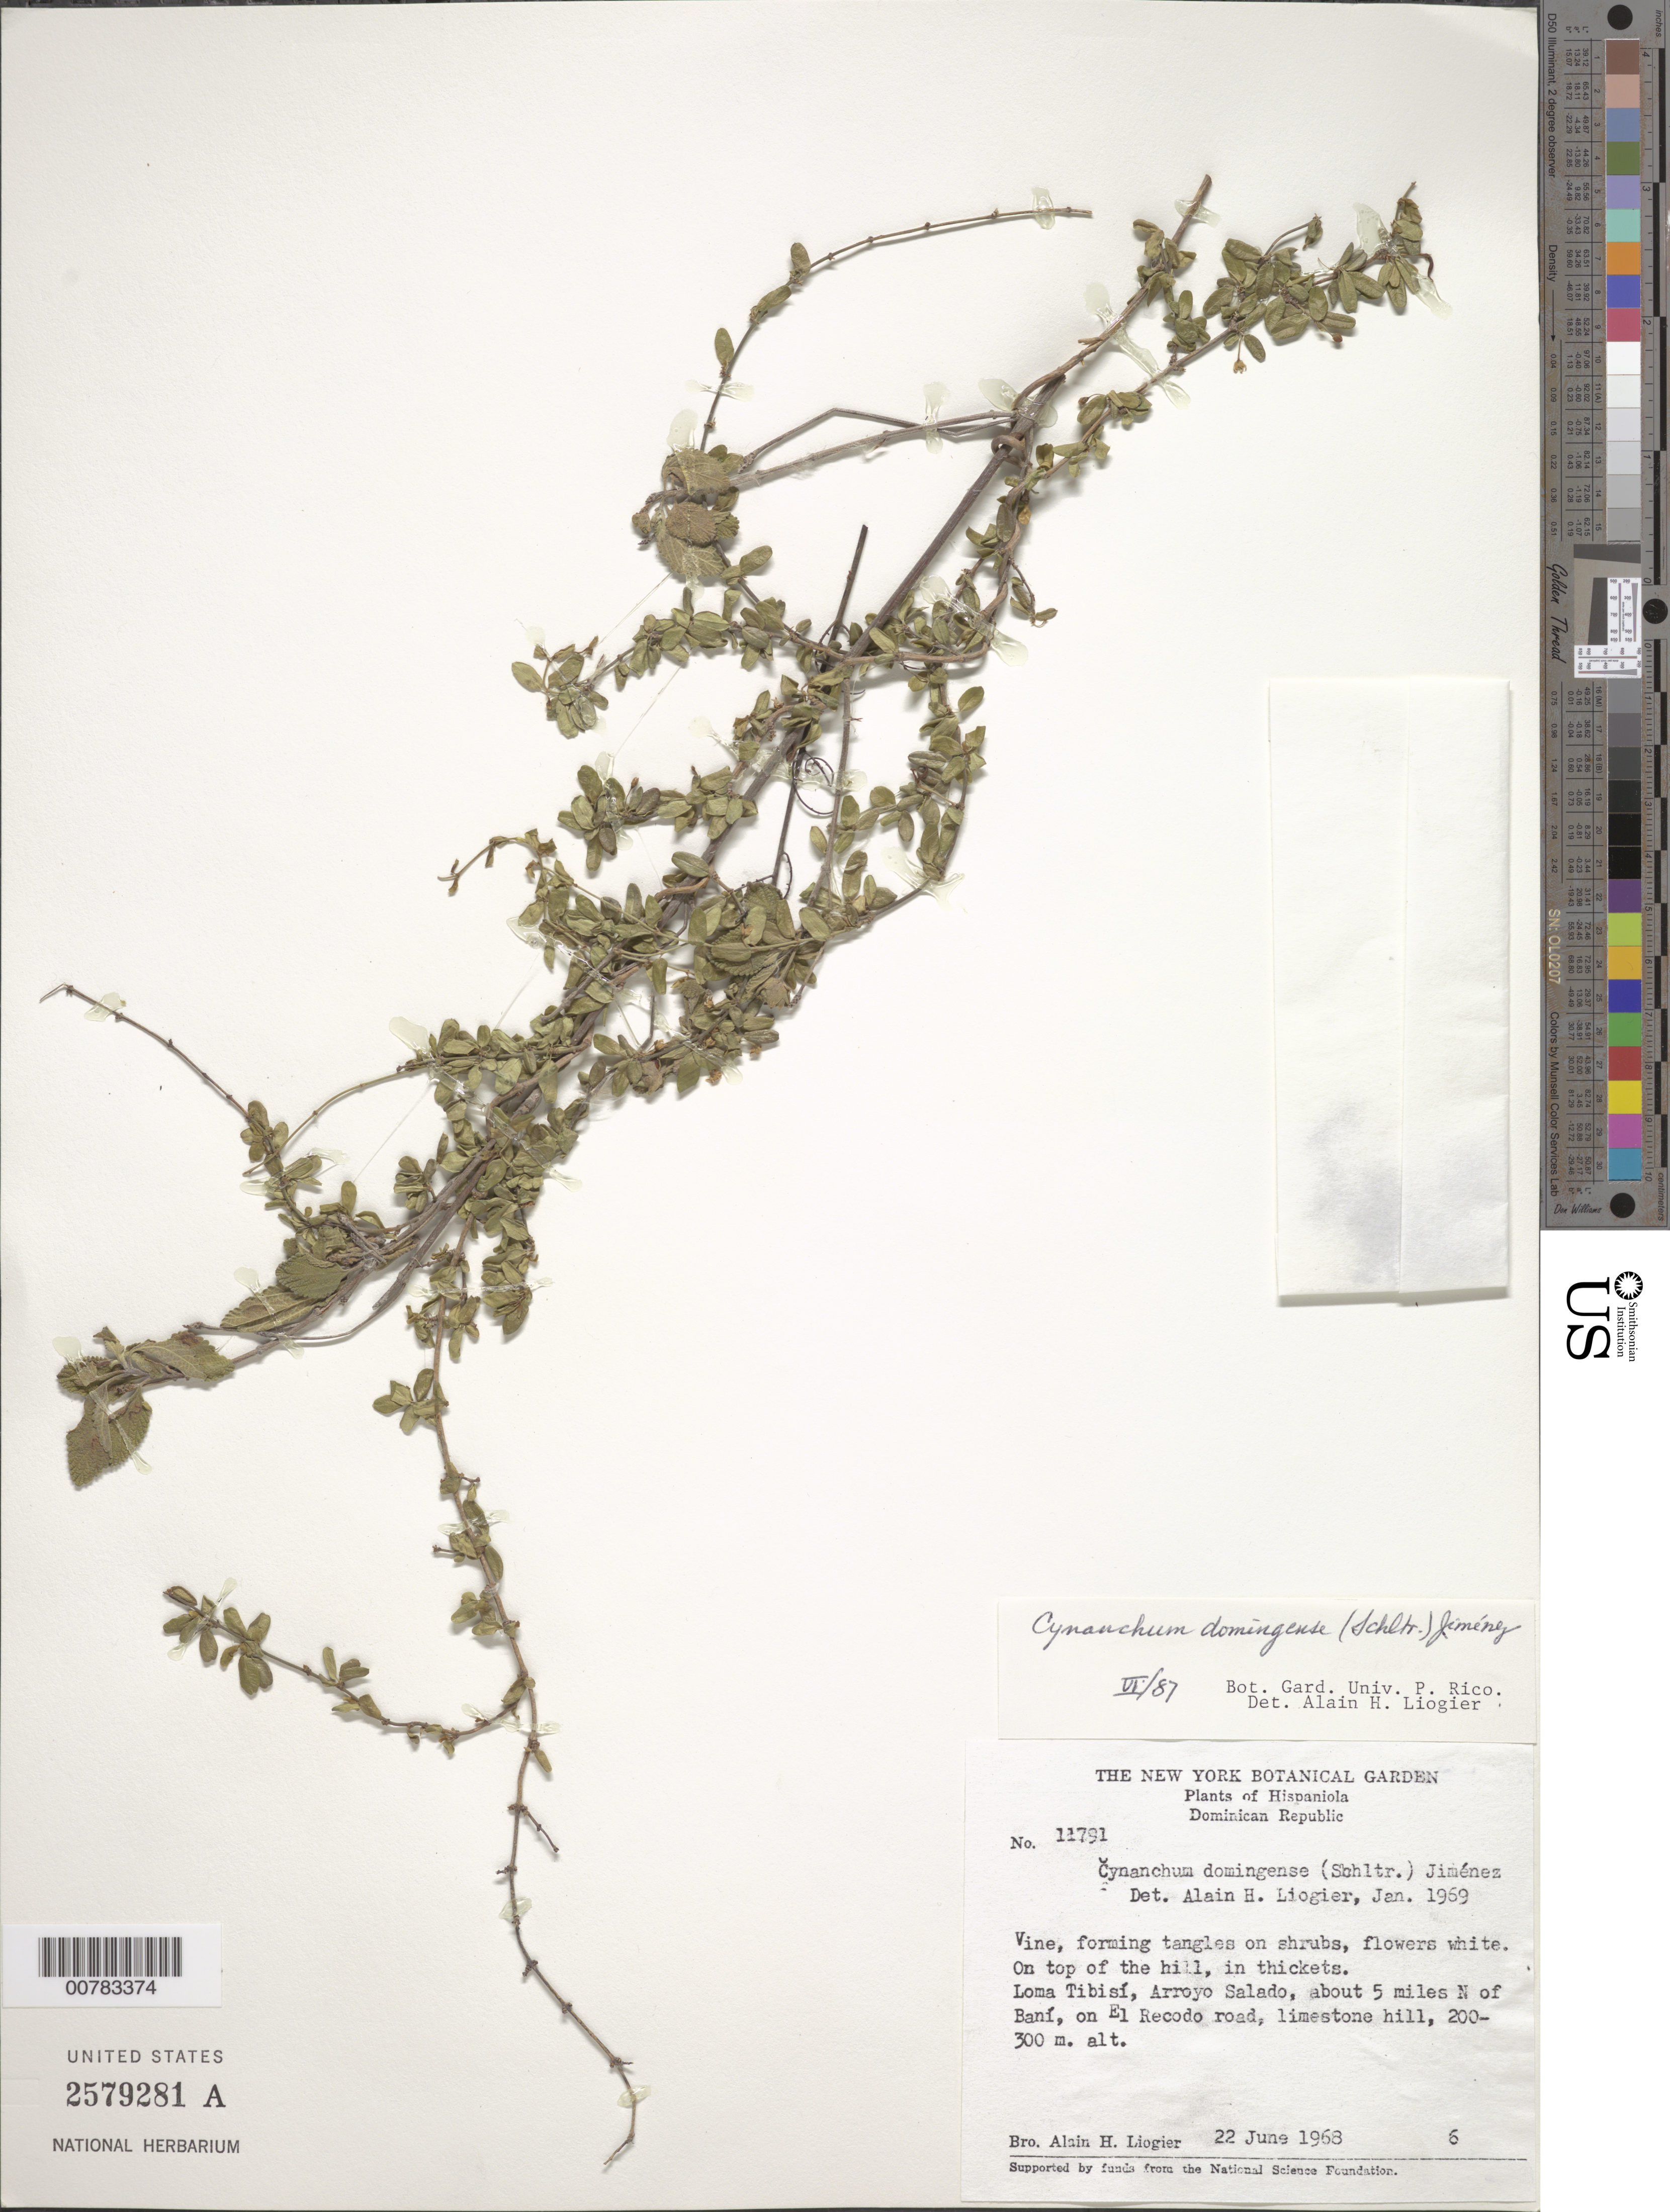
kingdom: Plantae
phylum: Tracheophyta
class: Magnoliopsida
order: Gentianales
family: Apocynaceae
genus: Metastelma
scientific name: Metastelma domingense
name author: Schltr.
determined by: Liogier, Alain H.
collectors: A. H. Liogier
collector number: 11791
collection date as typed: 22 Jun 1968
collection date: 1968-06-22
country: Dominican Republic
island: Hispaniola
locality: On El Recodo road, about 5 miles N of Baní, Arroyo Salado, Loma Tibisí.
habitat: On to of the hill, in thickets; limestone hill.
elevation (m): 200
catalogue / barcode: US 2579281A